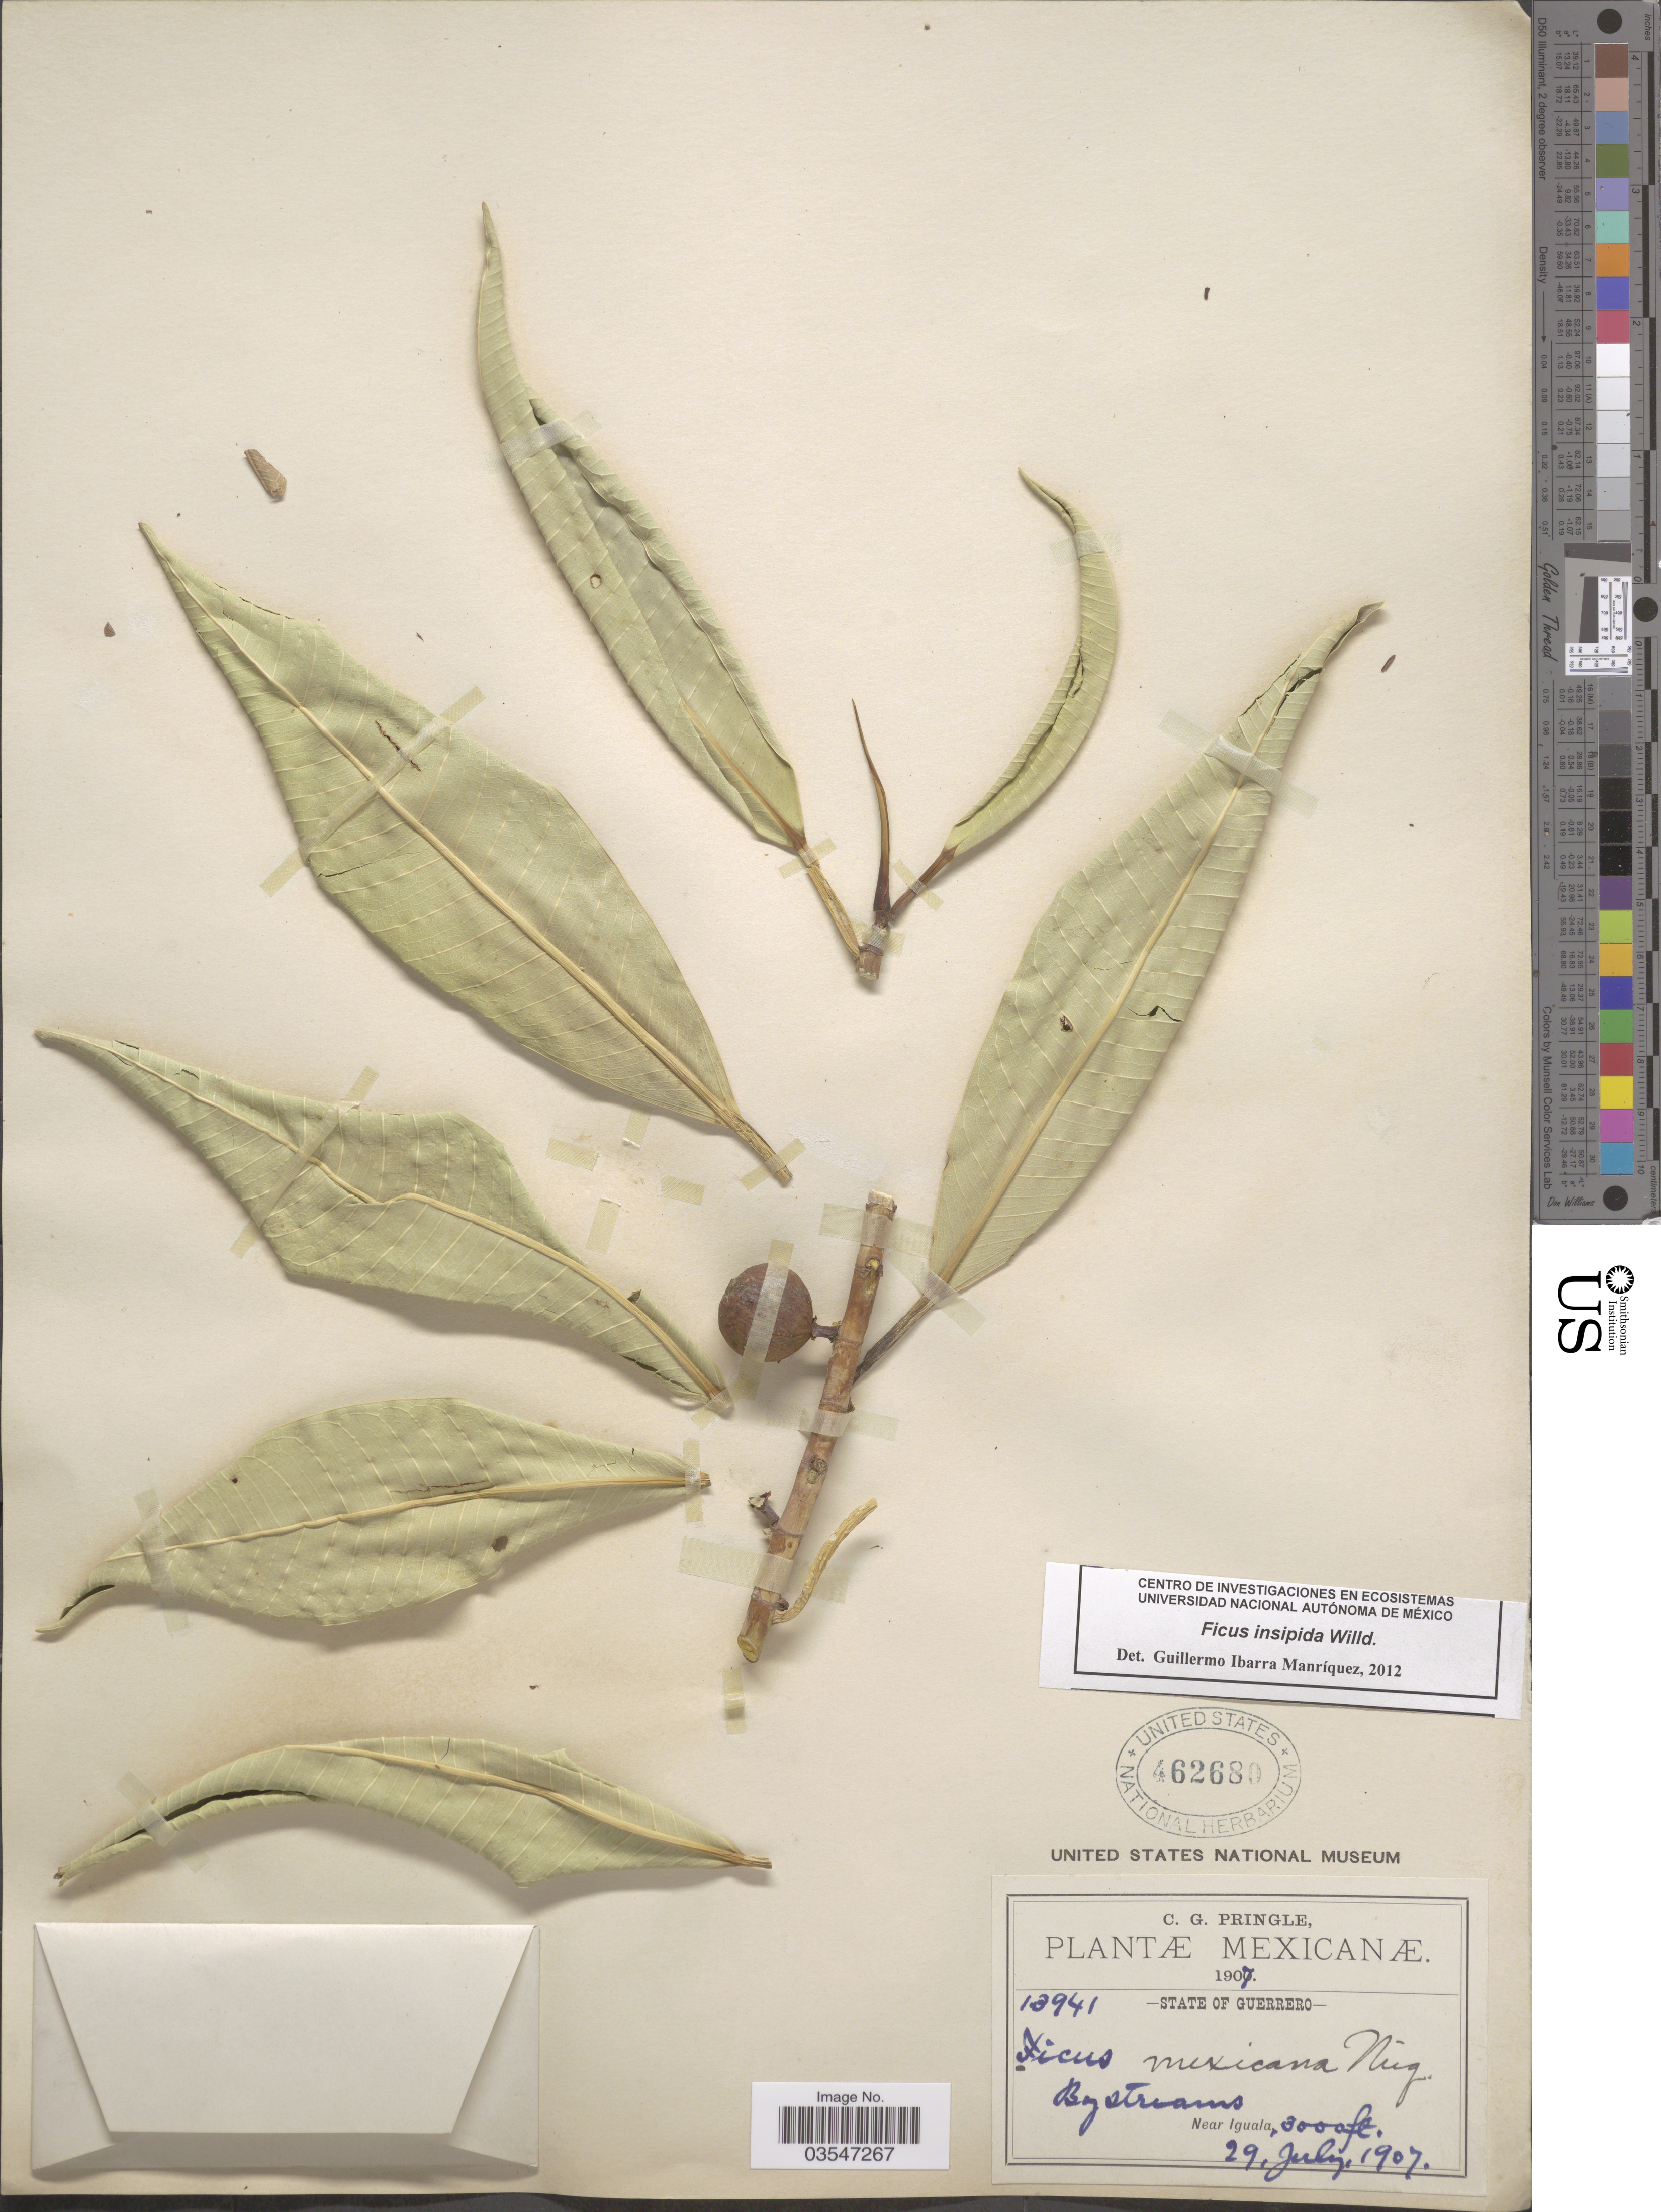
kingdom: Plantae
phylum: Tracheophyta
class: Magnoliopsida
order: Rosales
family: Moraceae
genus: Ficus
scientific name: Ficus insipida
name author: Willd.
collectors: C. G. Pringle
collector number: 13941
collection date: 1907-07-29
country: Mexico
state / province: Guerrero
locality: By streams. Near Iguala.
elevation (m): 914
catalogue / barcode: US 462680